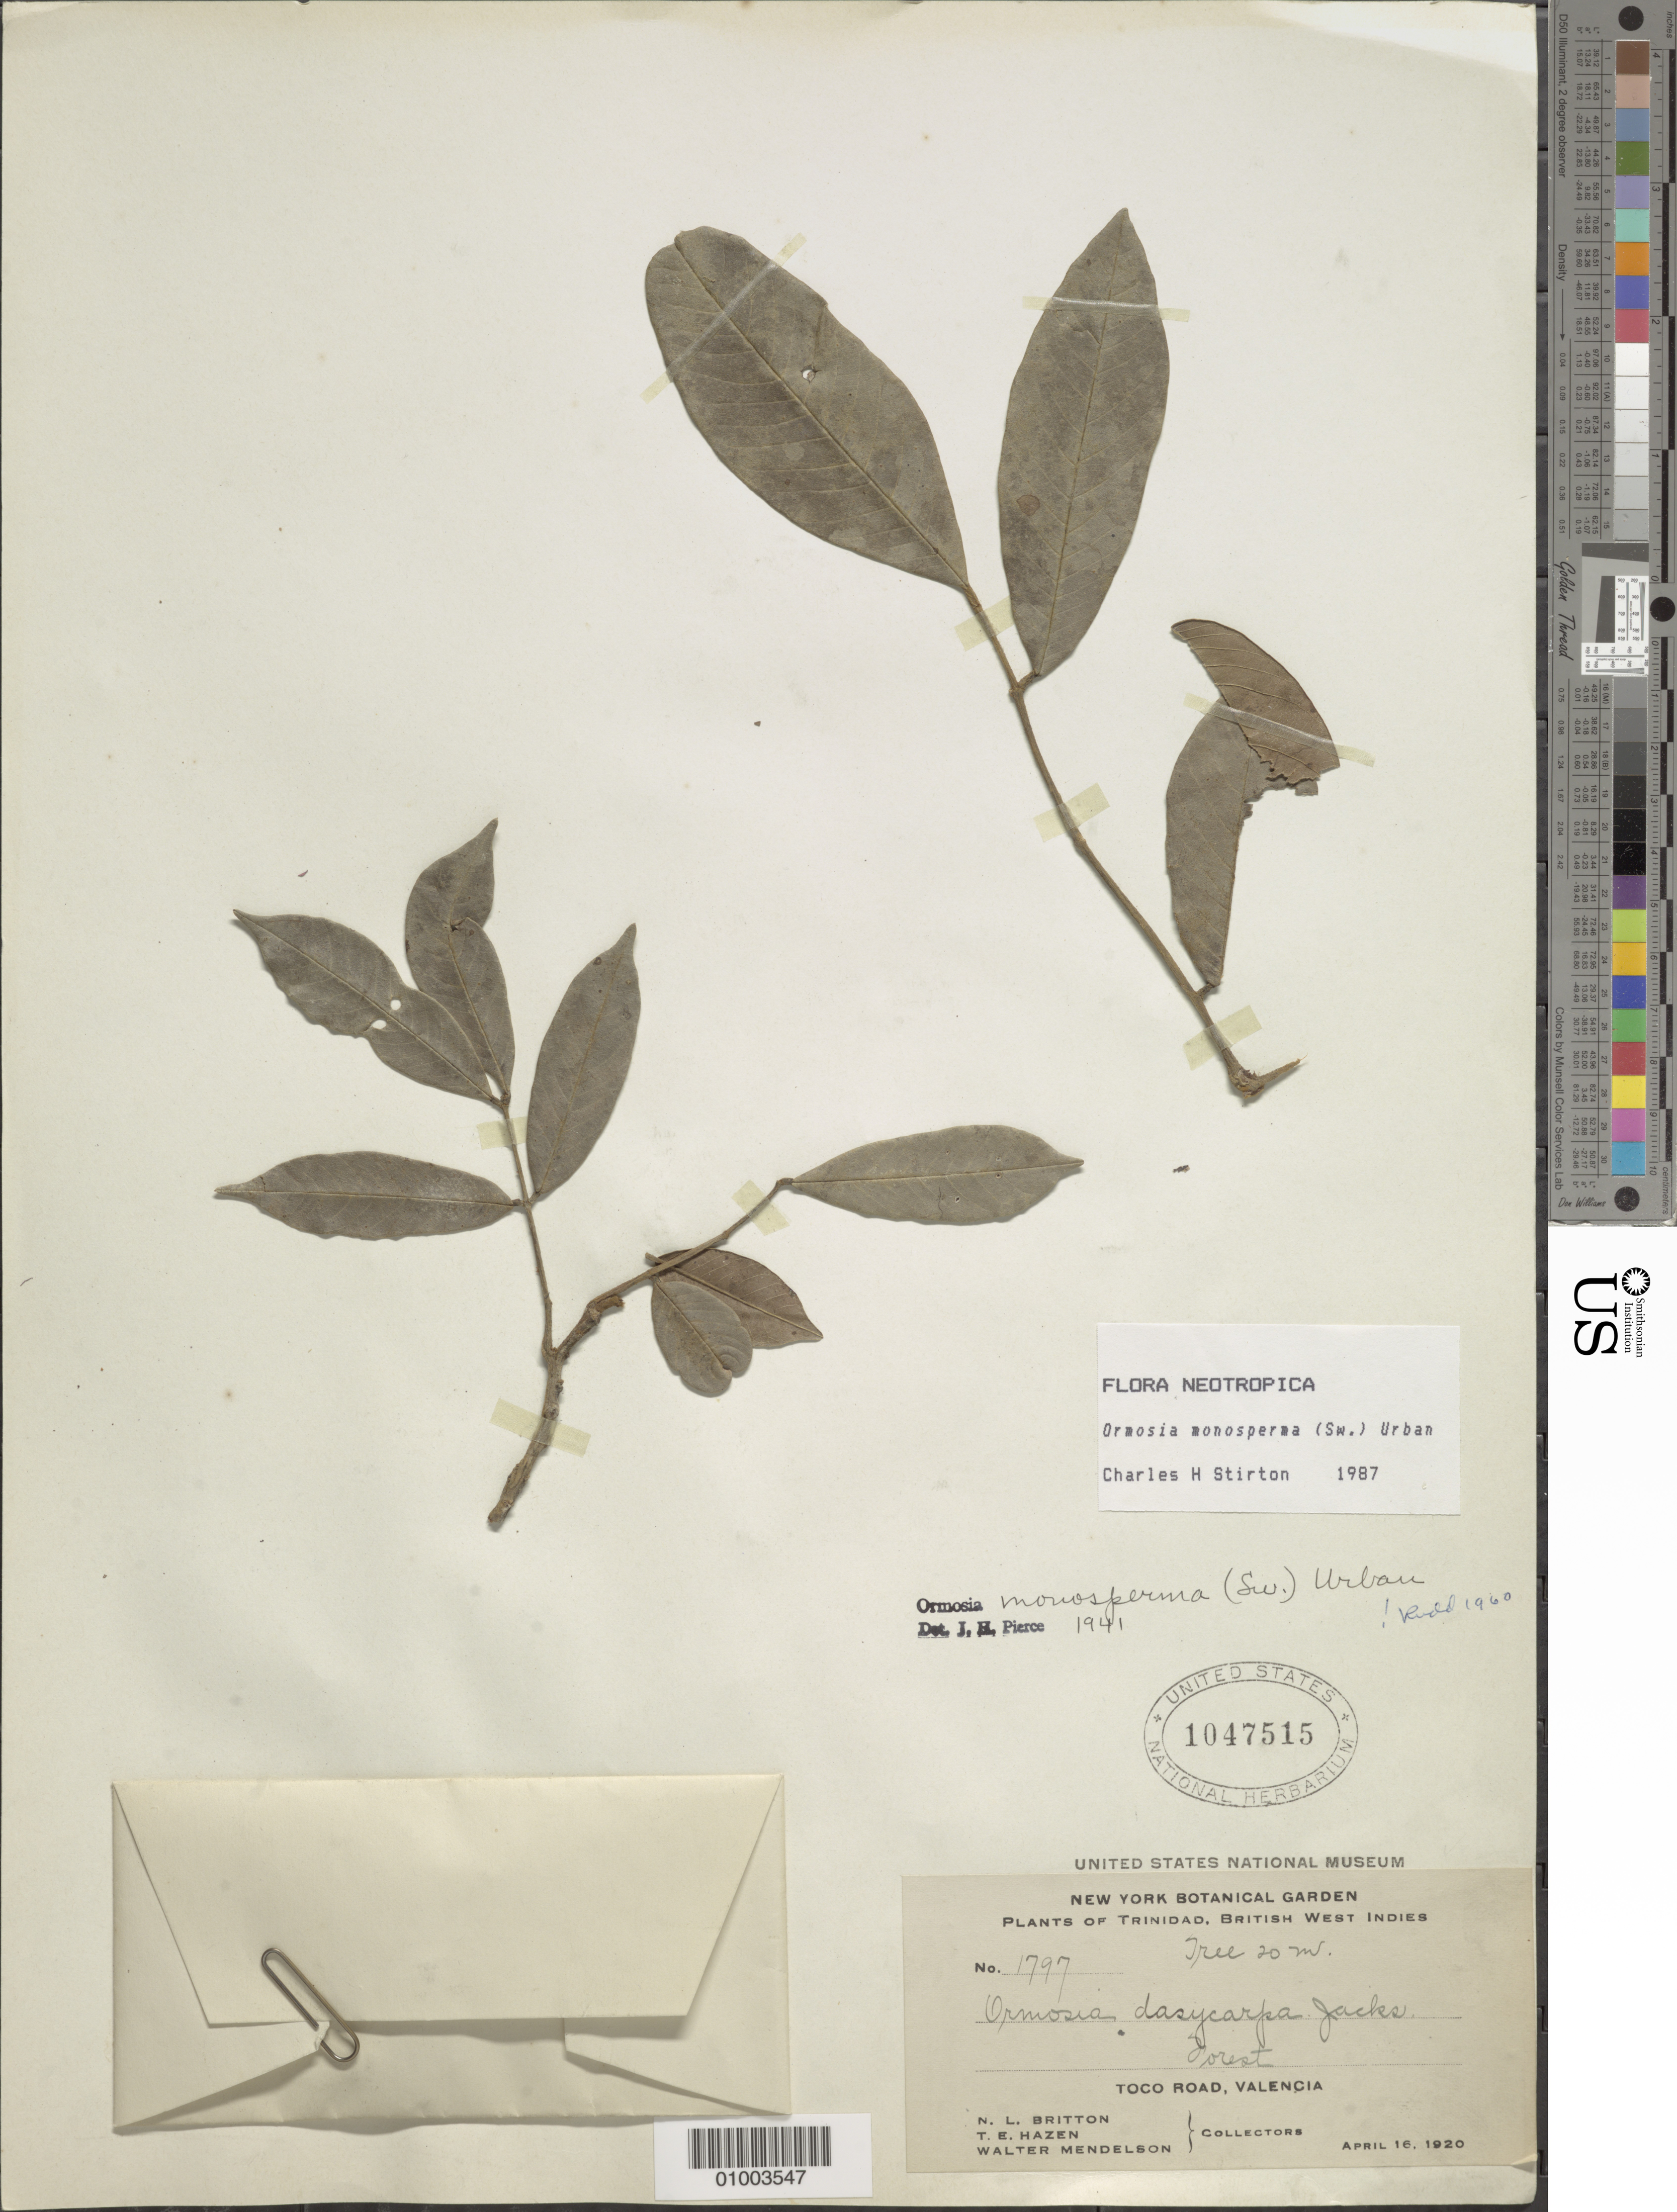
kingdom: Plantae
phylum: Tracheophyta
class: Magnoliopsida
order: Fabales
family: Fabaceae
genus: Ormosia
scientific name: Ormosia monosperma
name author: (Sw.) Urb.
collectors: N. Britton, T. E. Hazen & W. Mendelson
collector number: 1797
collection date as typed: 16 Apr 1920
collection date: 1920-04-16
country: Trinidad and Tobago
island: Trinidad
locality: Forest. Tree 20m. Taco road, valencia.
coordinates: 0 N, 0 E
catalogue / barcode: US 1047515